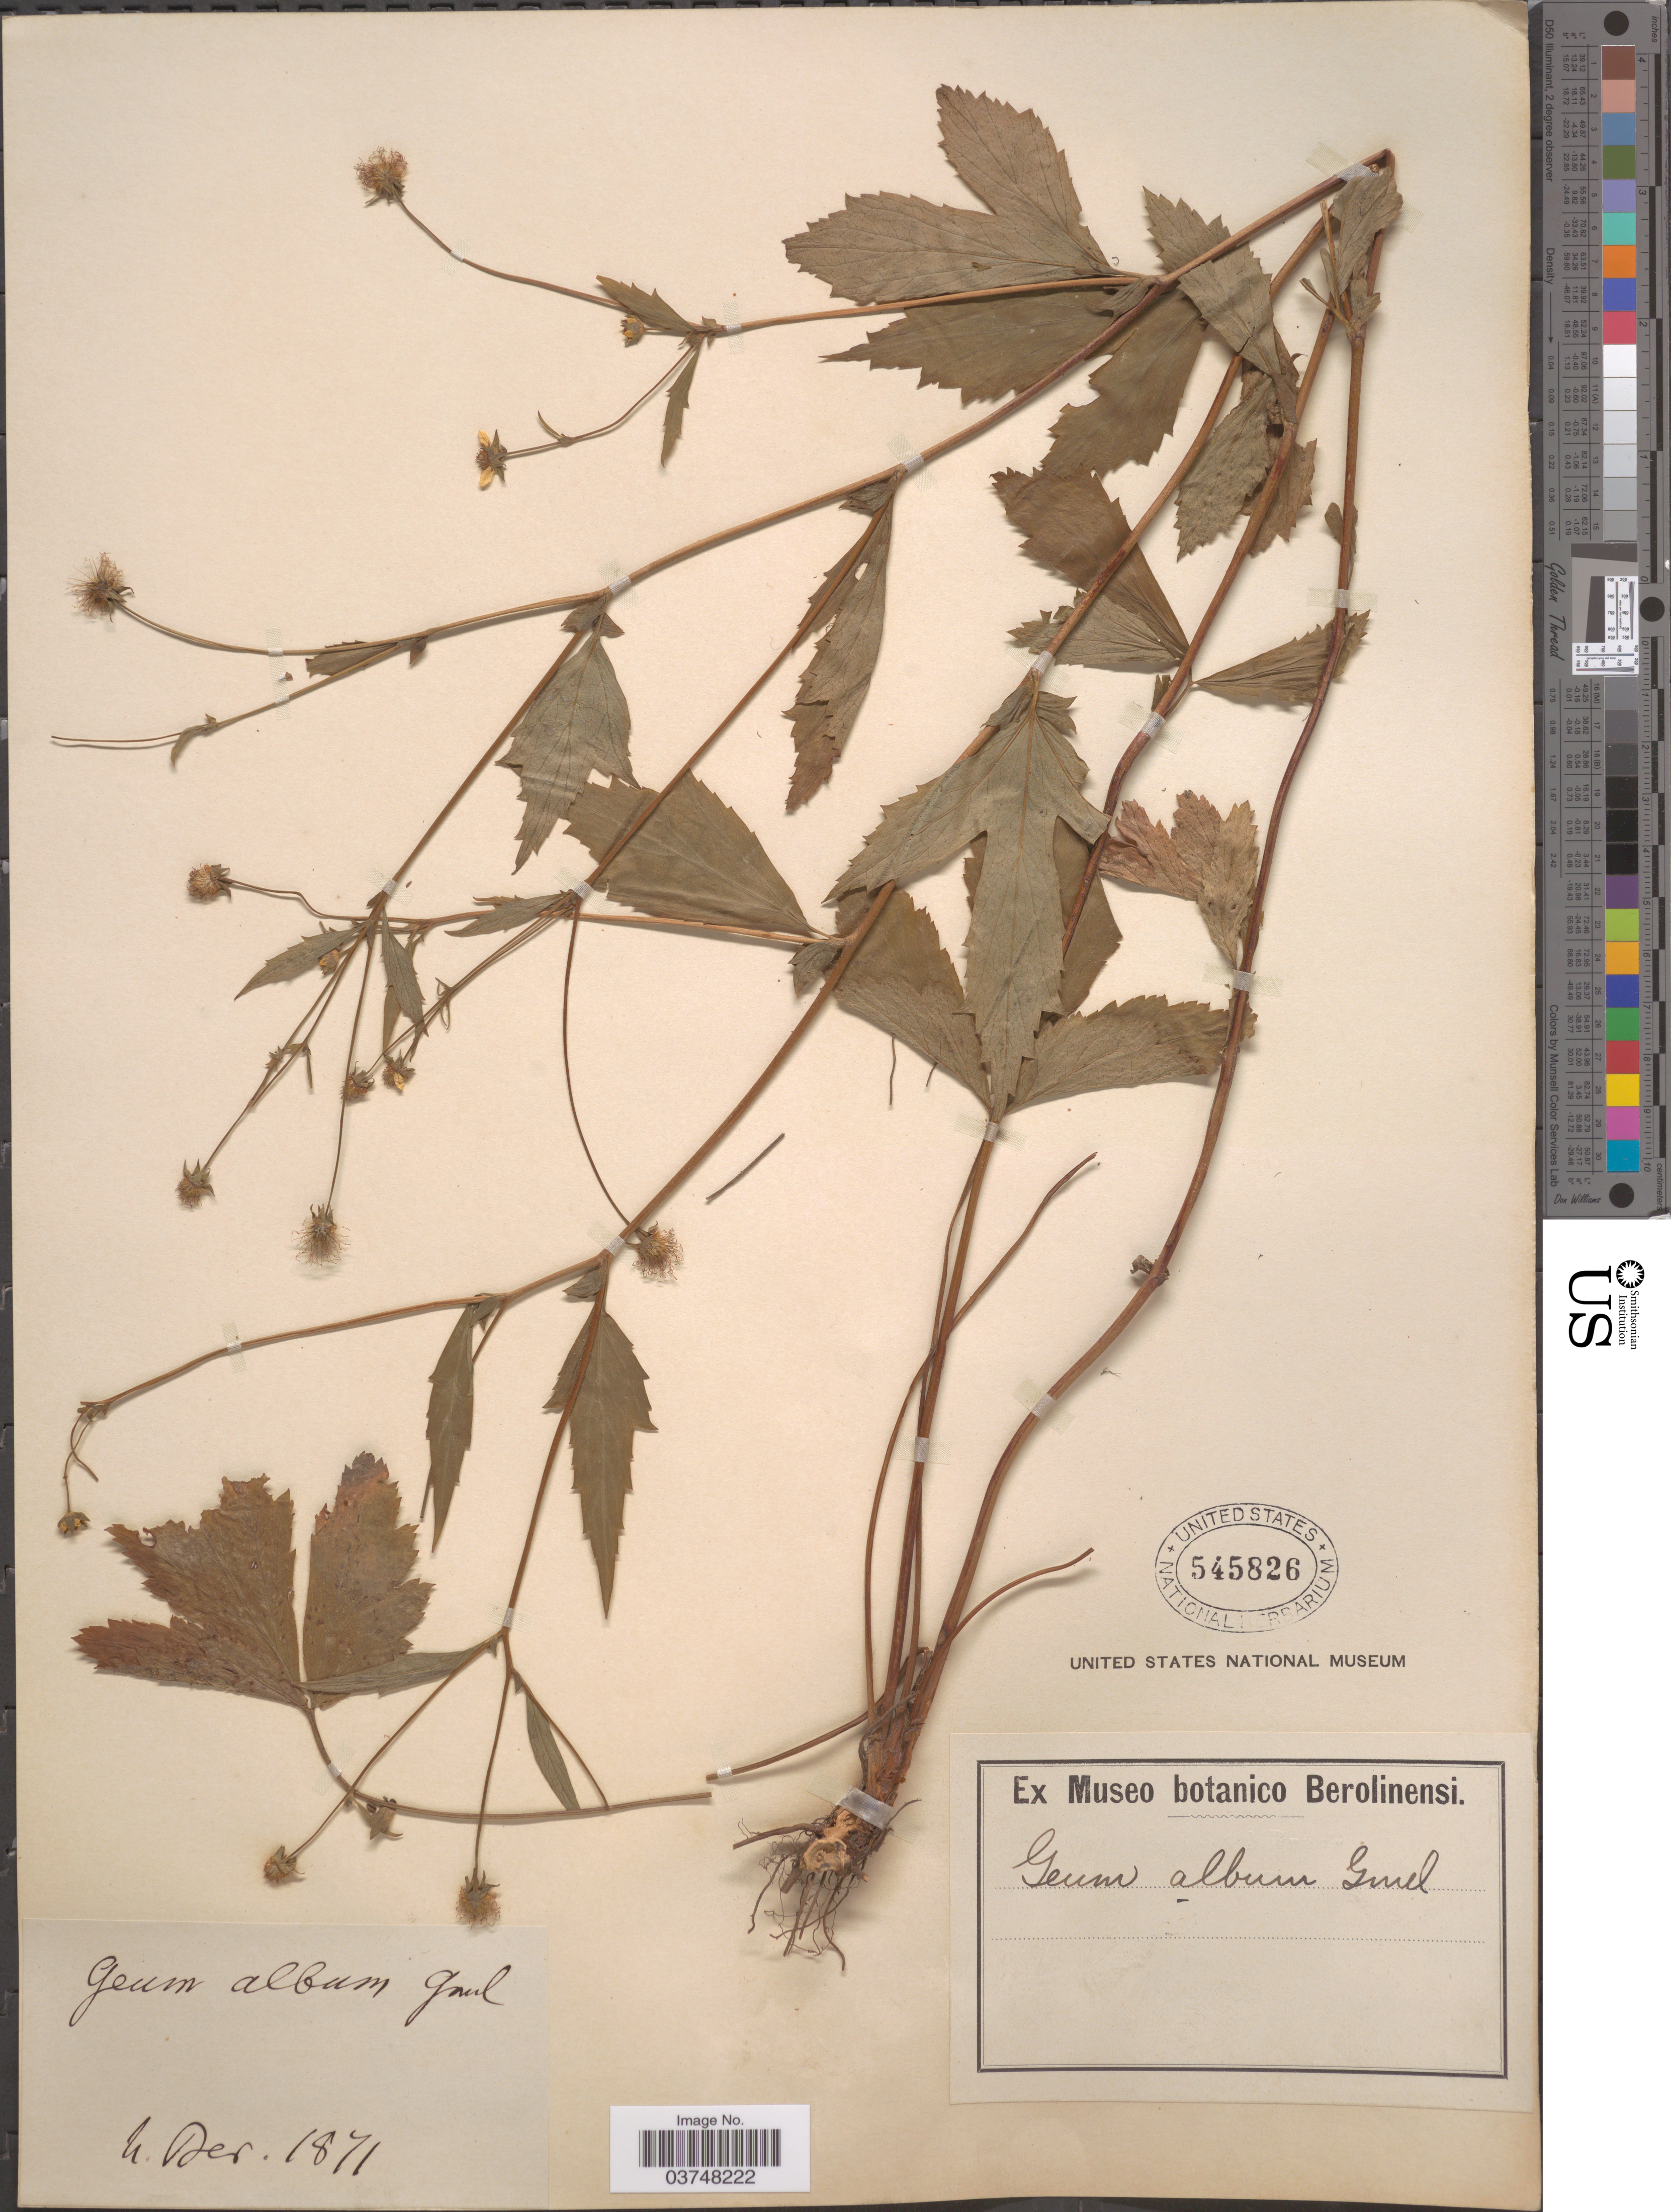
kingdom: Plantae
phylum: Tracheophyta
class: Magnoliopsida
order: Rosales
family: Rosaceae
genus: Geum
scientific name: Geum album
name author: J.F. Gmel.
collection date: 1871-12-04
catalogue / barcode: US 545826